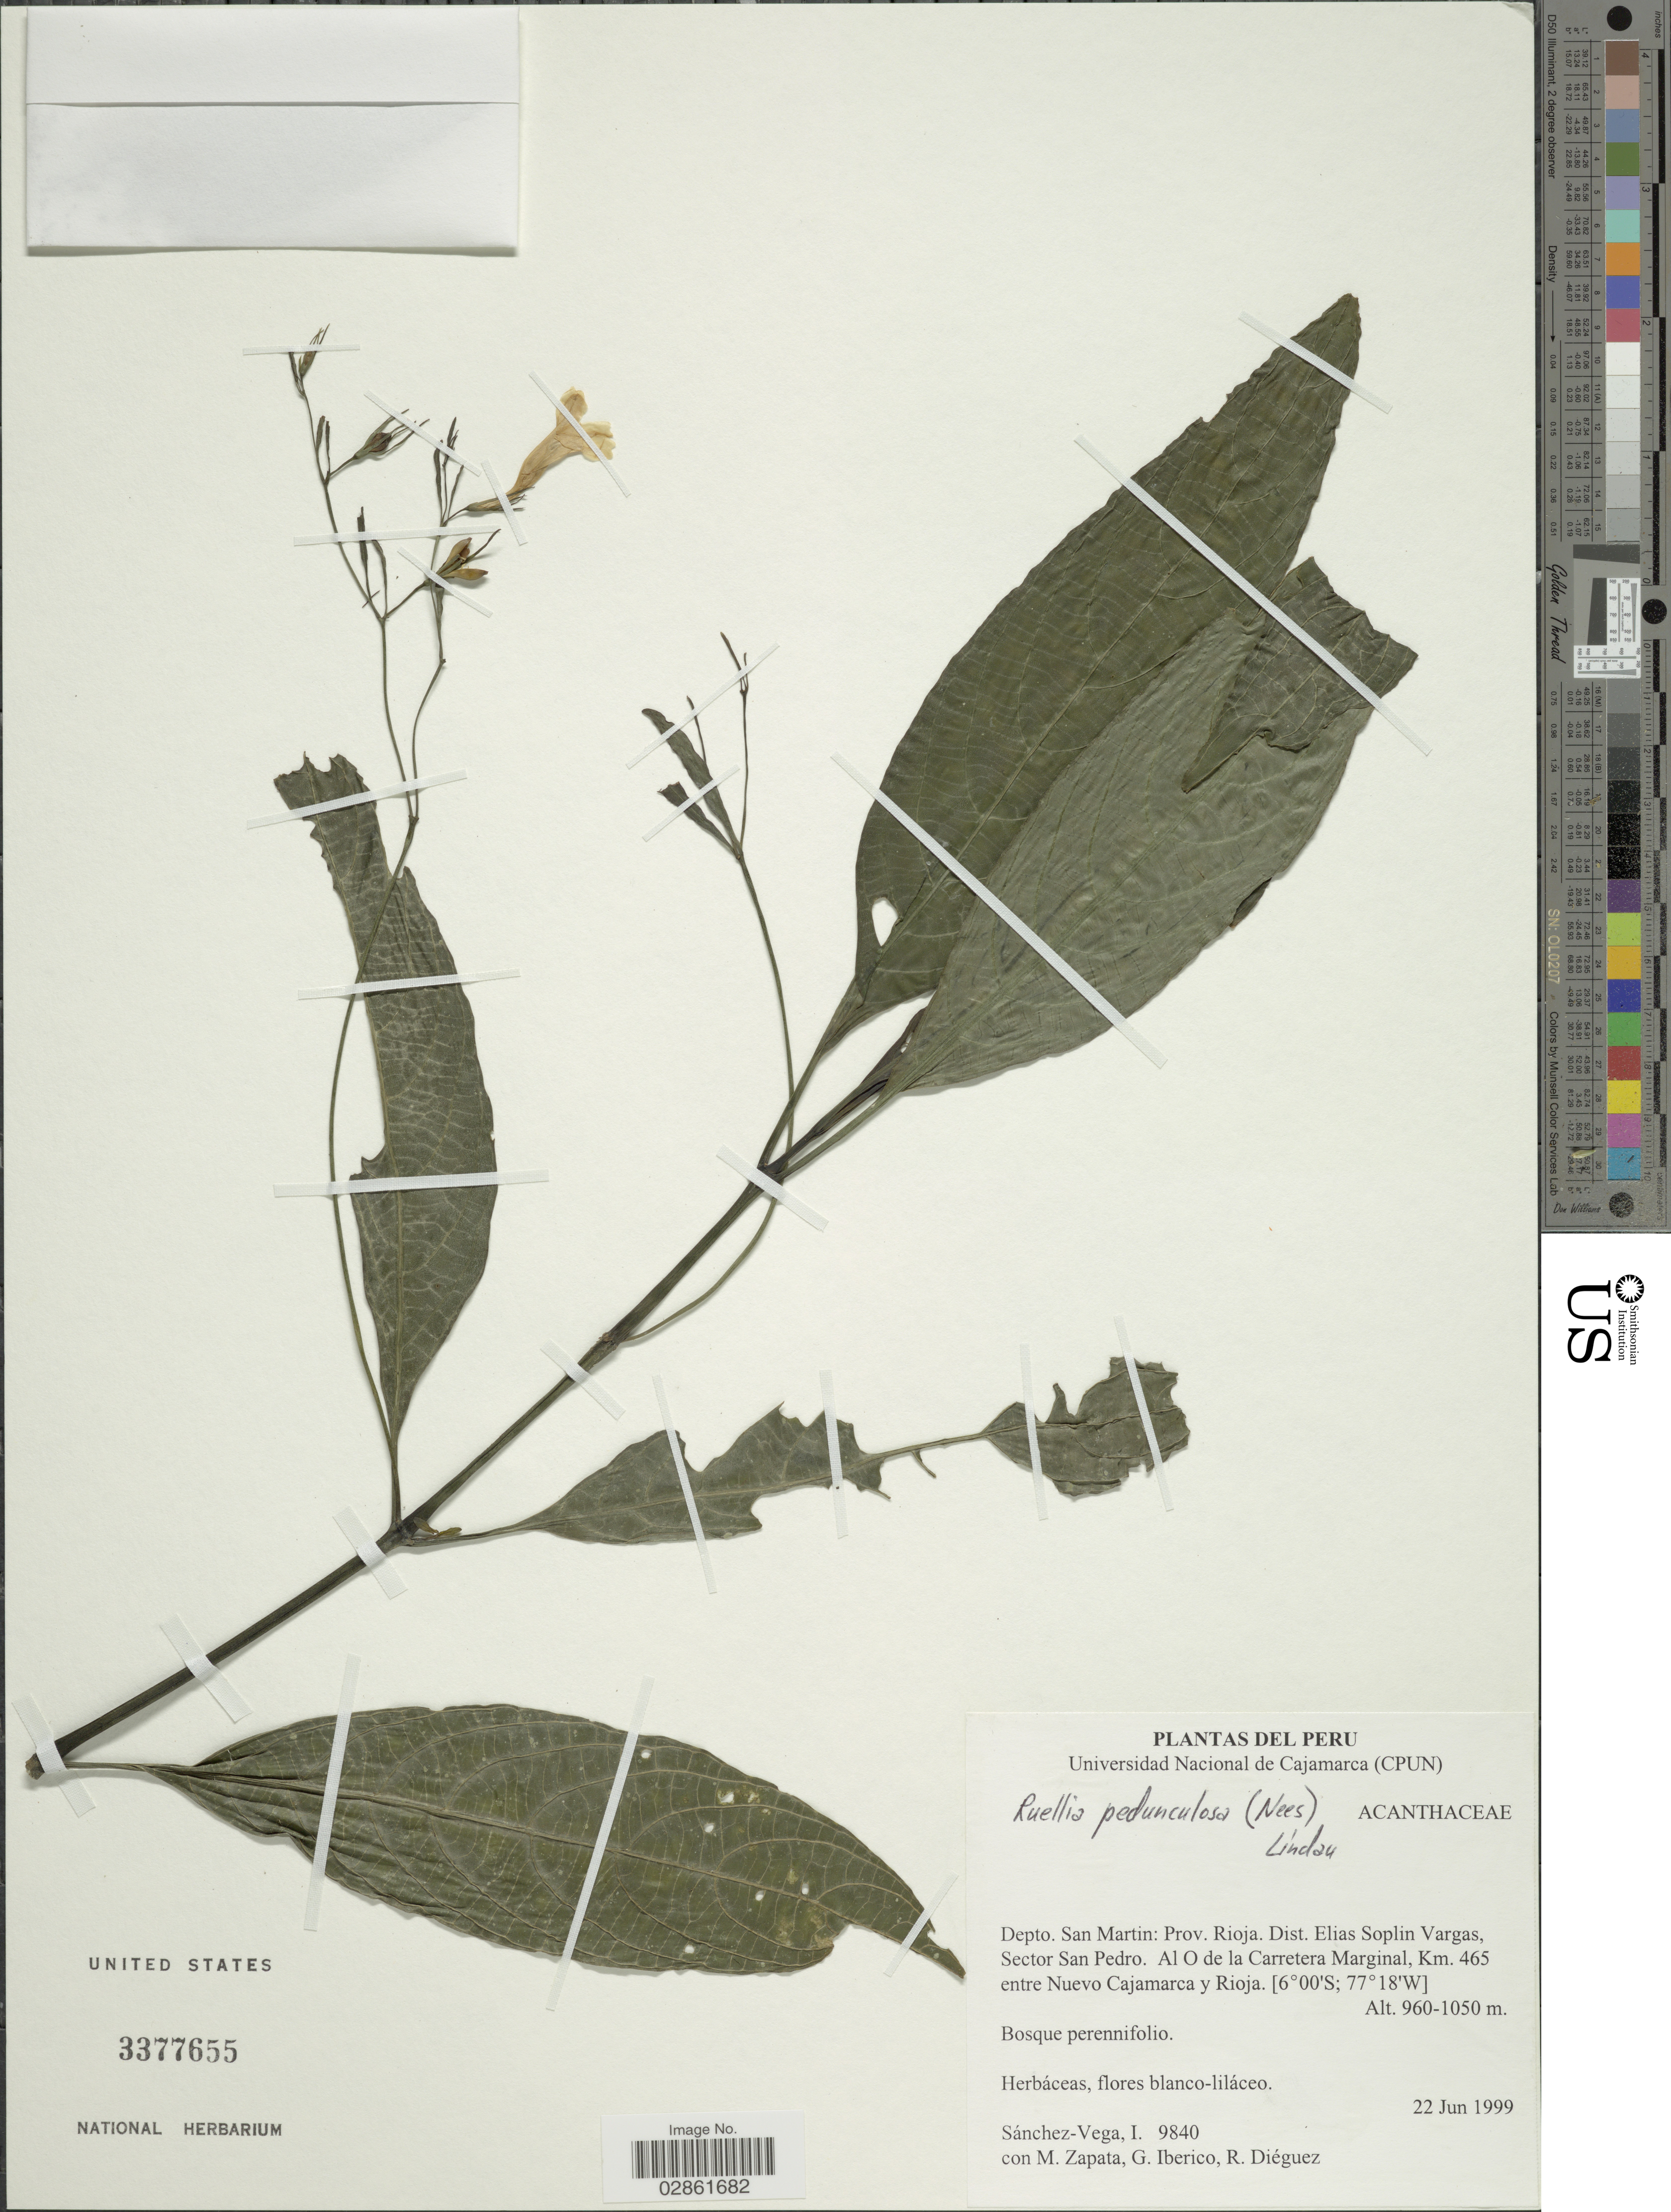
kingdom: Plantae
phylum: Tracheophyta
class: Magnoliopsida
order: Lamiales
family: Acanthaceae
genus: Ruellia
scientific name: Ruellia pedunculosa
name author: (Nees) B.D. Jacks. & Hook. f.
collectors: I. Sánchez-Vega, M. Zapata, G. Iberico & R. Dieguez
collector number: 9840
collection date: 1999-06-22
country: Peru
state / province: San Martín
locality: Depto. San Martin: Prov. Rioja. Dist. Elias Soplin Vargas, Sector San Pedro. Al O de la Carretera Marginal, Km. 465 entre Nuevo Cajamarca y Rioja.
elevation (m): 960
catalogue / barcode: US 3377655